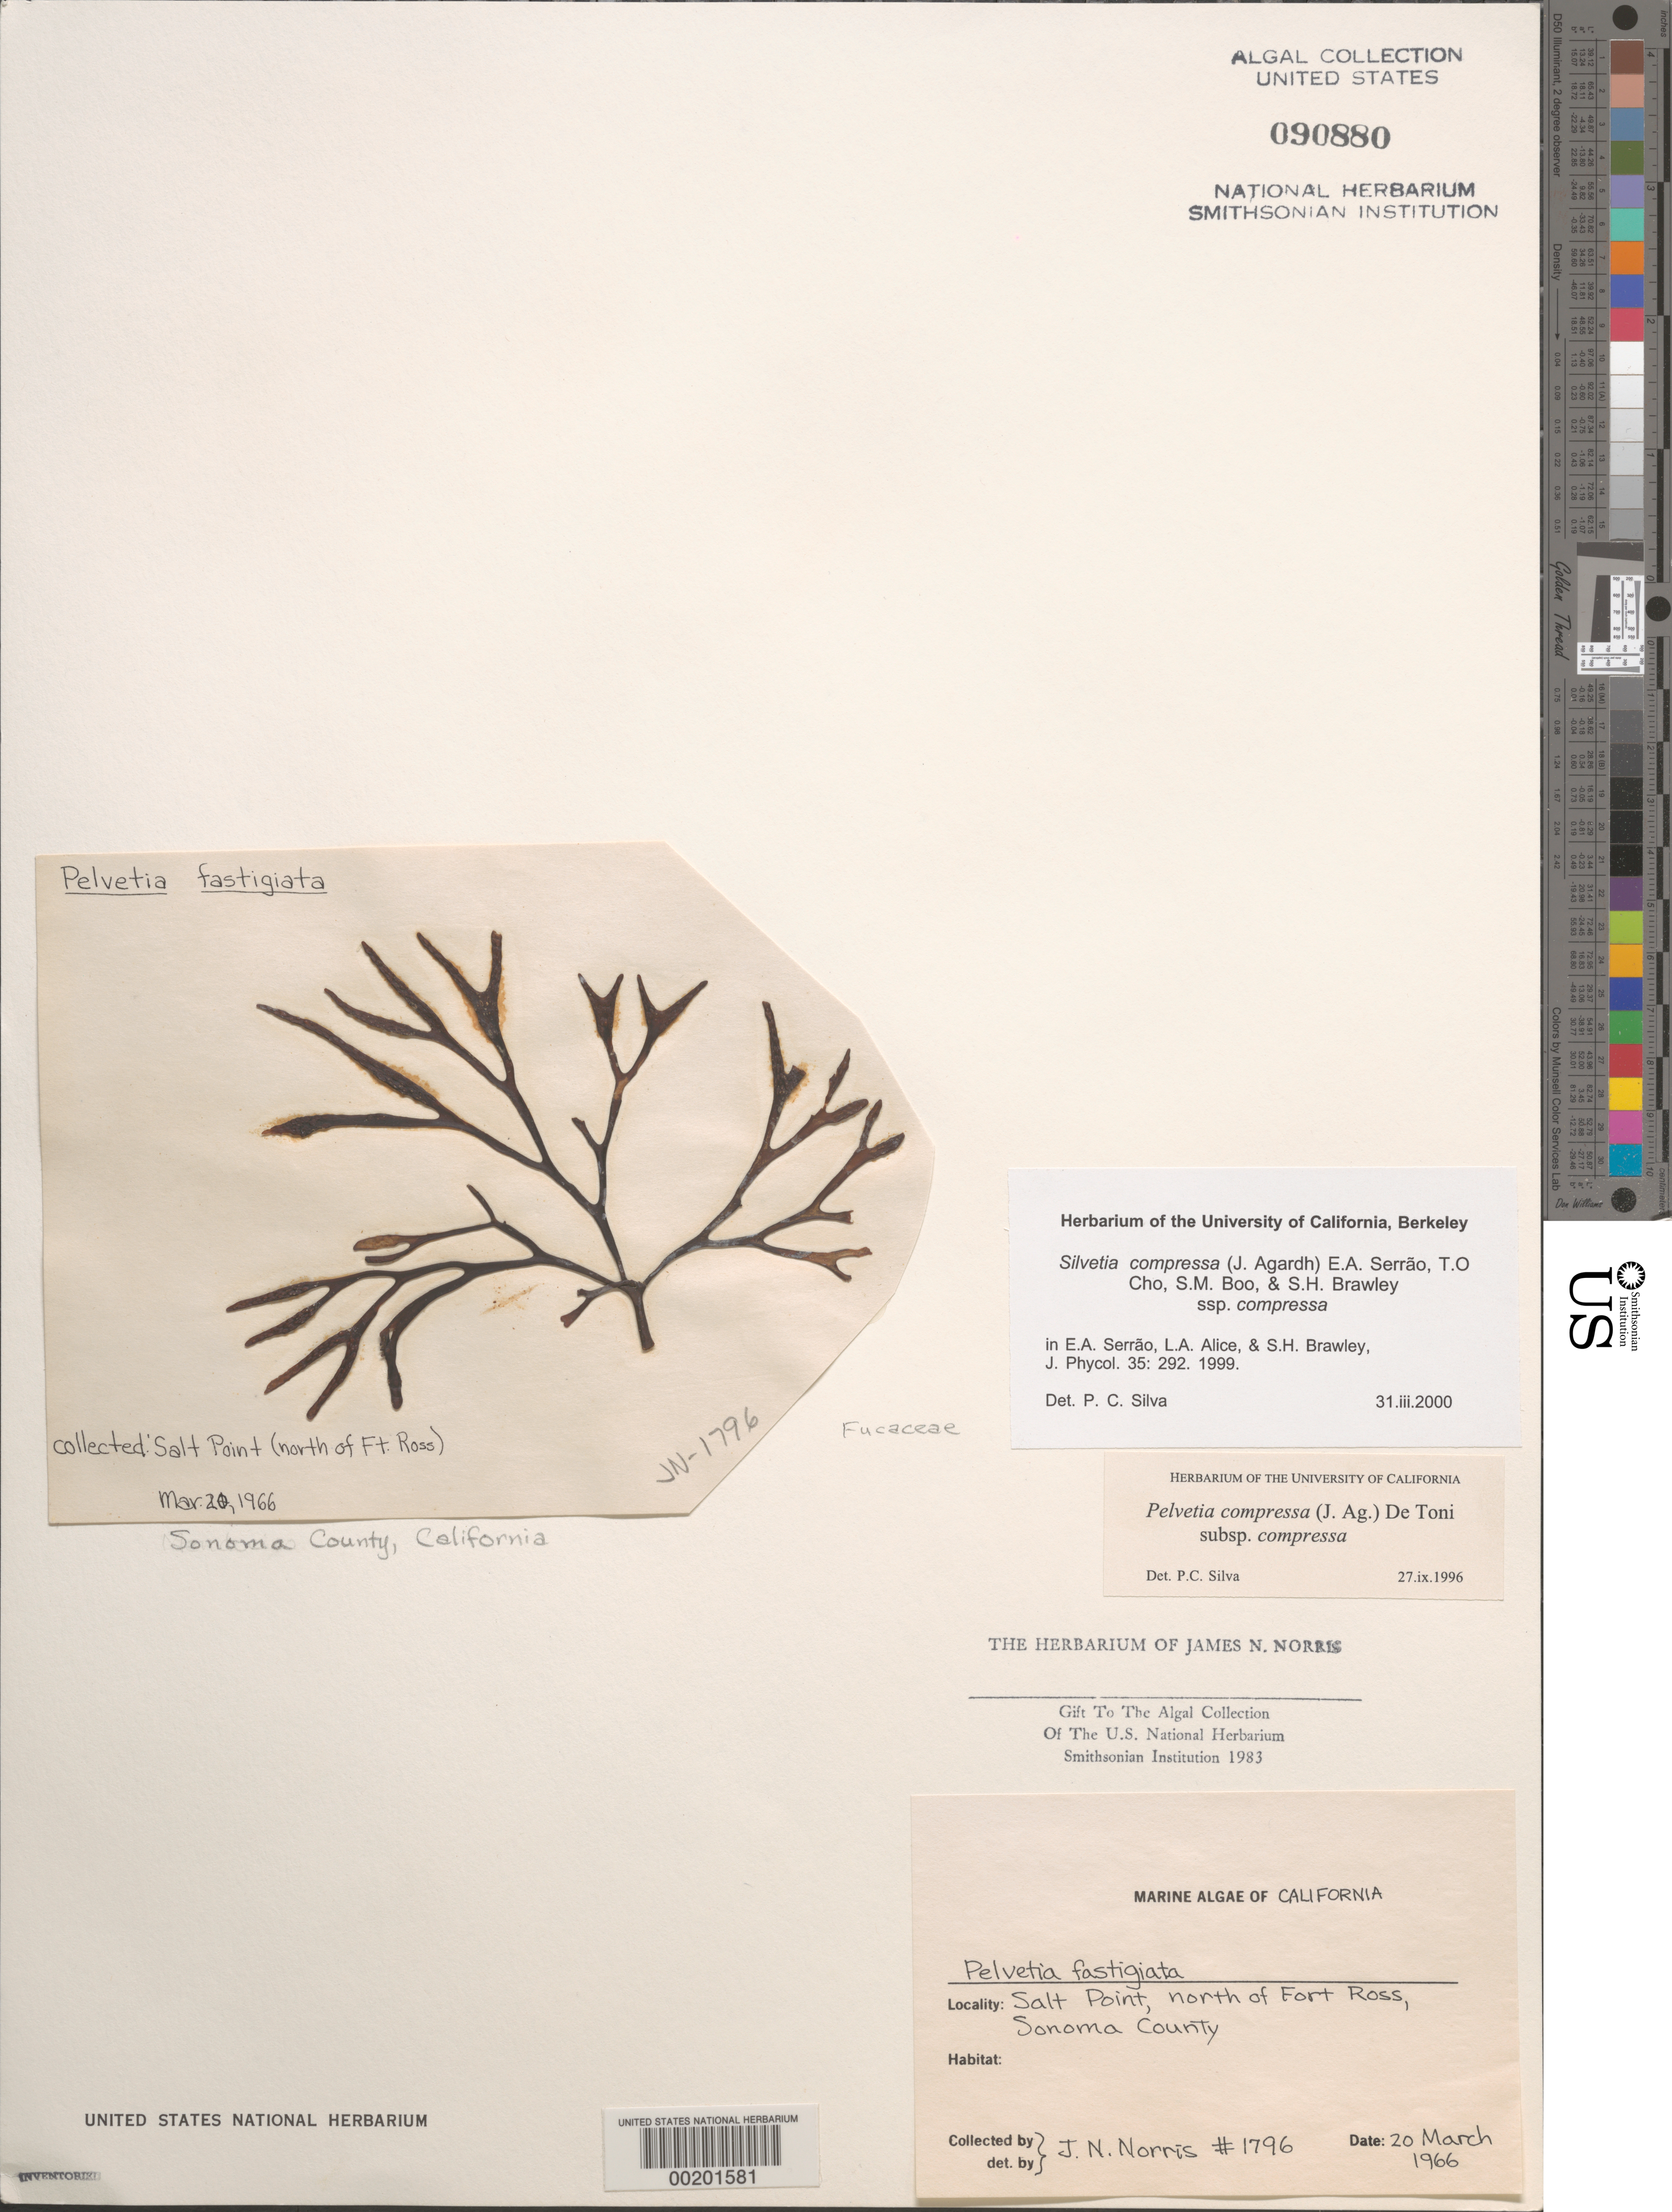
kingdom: Chromista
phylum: Ochrophyta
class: Phaeophyceae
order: Fucales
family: Fucaceae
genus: Silvetia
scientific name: Silvetia compressa subsp. compressa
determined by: Silva, P. C.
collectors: J. N. Norris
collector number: JN-1796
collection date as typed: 20 Mar 1966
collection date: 1966-03-20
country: United States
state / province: California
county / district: Sonoma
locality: Salt Point, north of Fort Ross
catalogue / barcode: US 90880